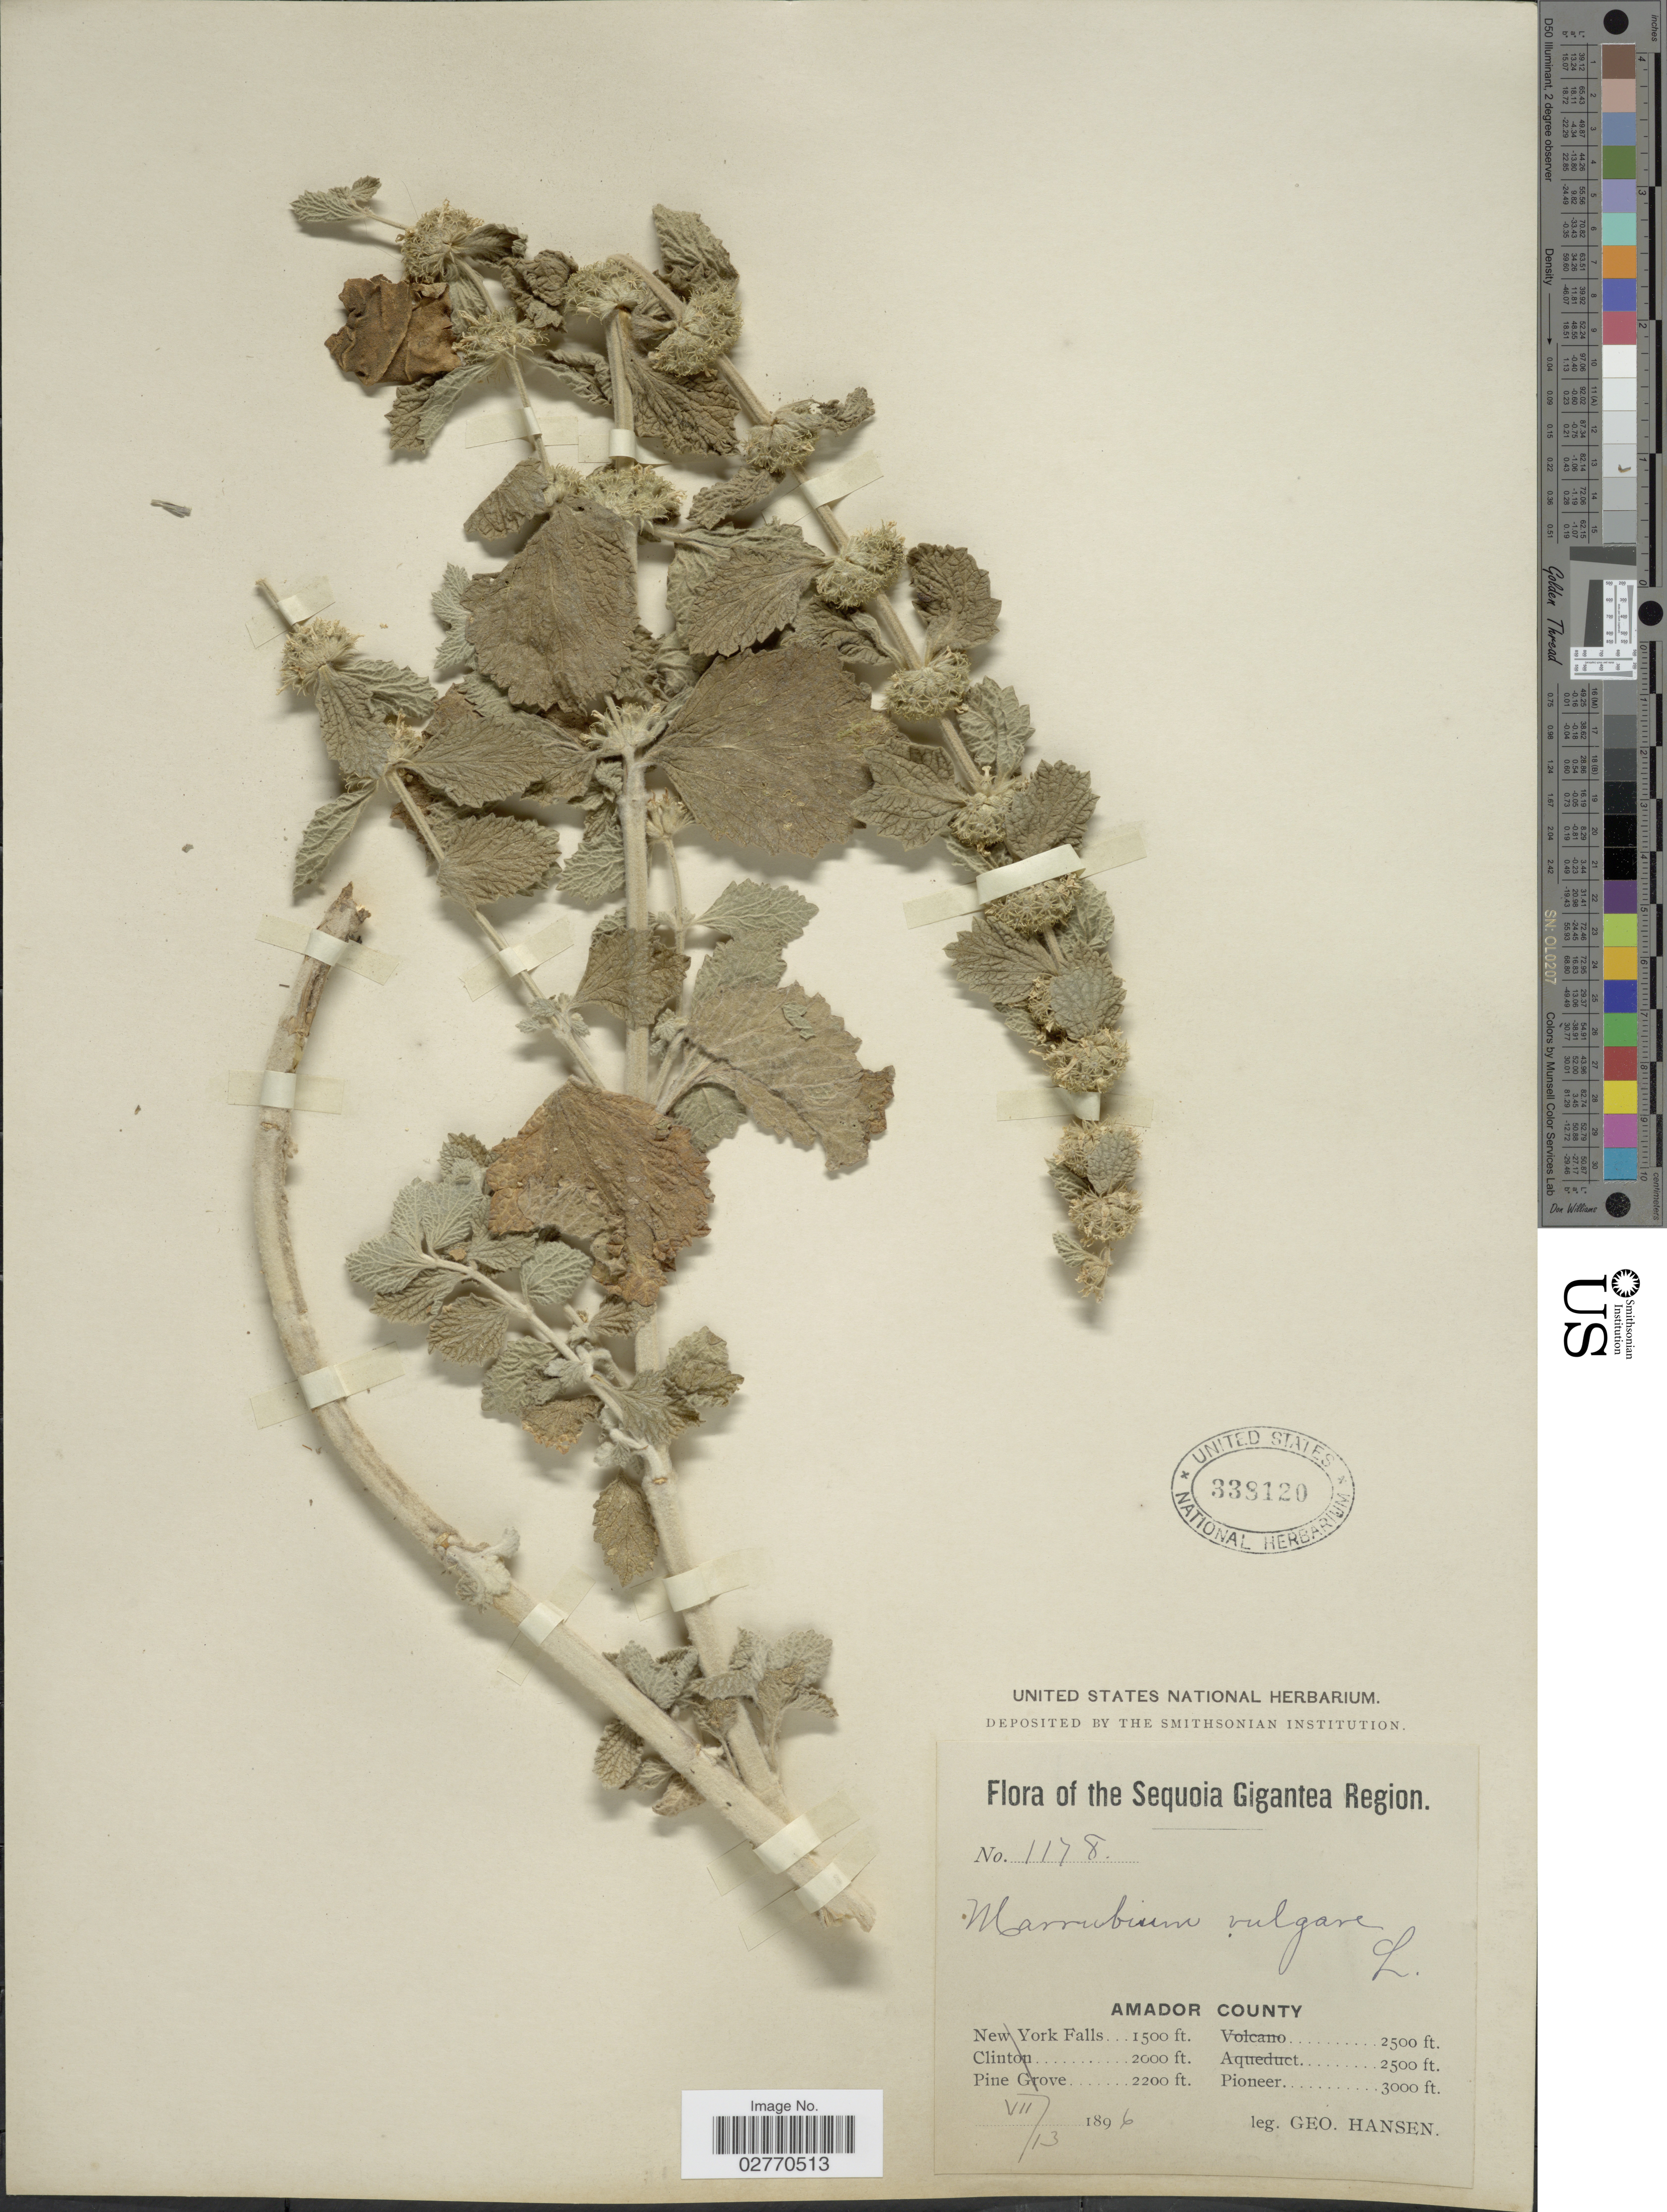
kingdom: Plantae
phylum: Tracheophyta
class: Magnoliopsida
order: Lamiales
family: Lamiaceae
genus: Marrubium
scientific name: Marrubium vulgare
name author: L.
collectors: G. Hansen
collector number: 1178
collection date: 1896-07-13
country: United States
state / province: California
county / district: Amador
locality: Sequoia Gigantea Region, Amador County, Pioneer.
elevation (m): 914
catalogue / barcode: US 338120